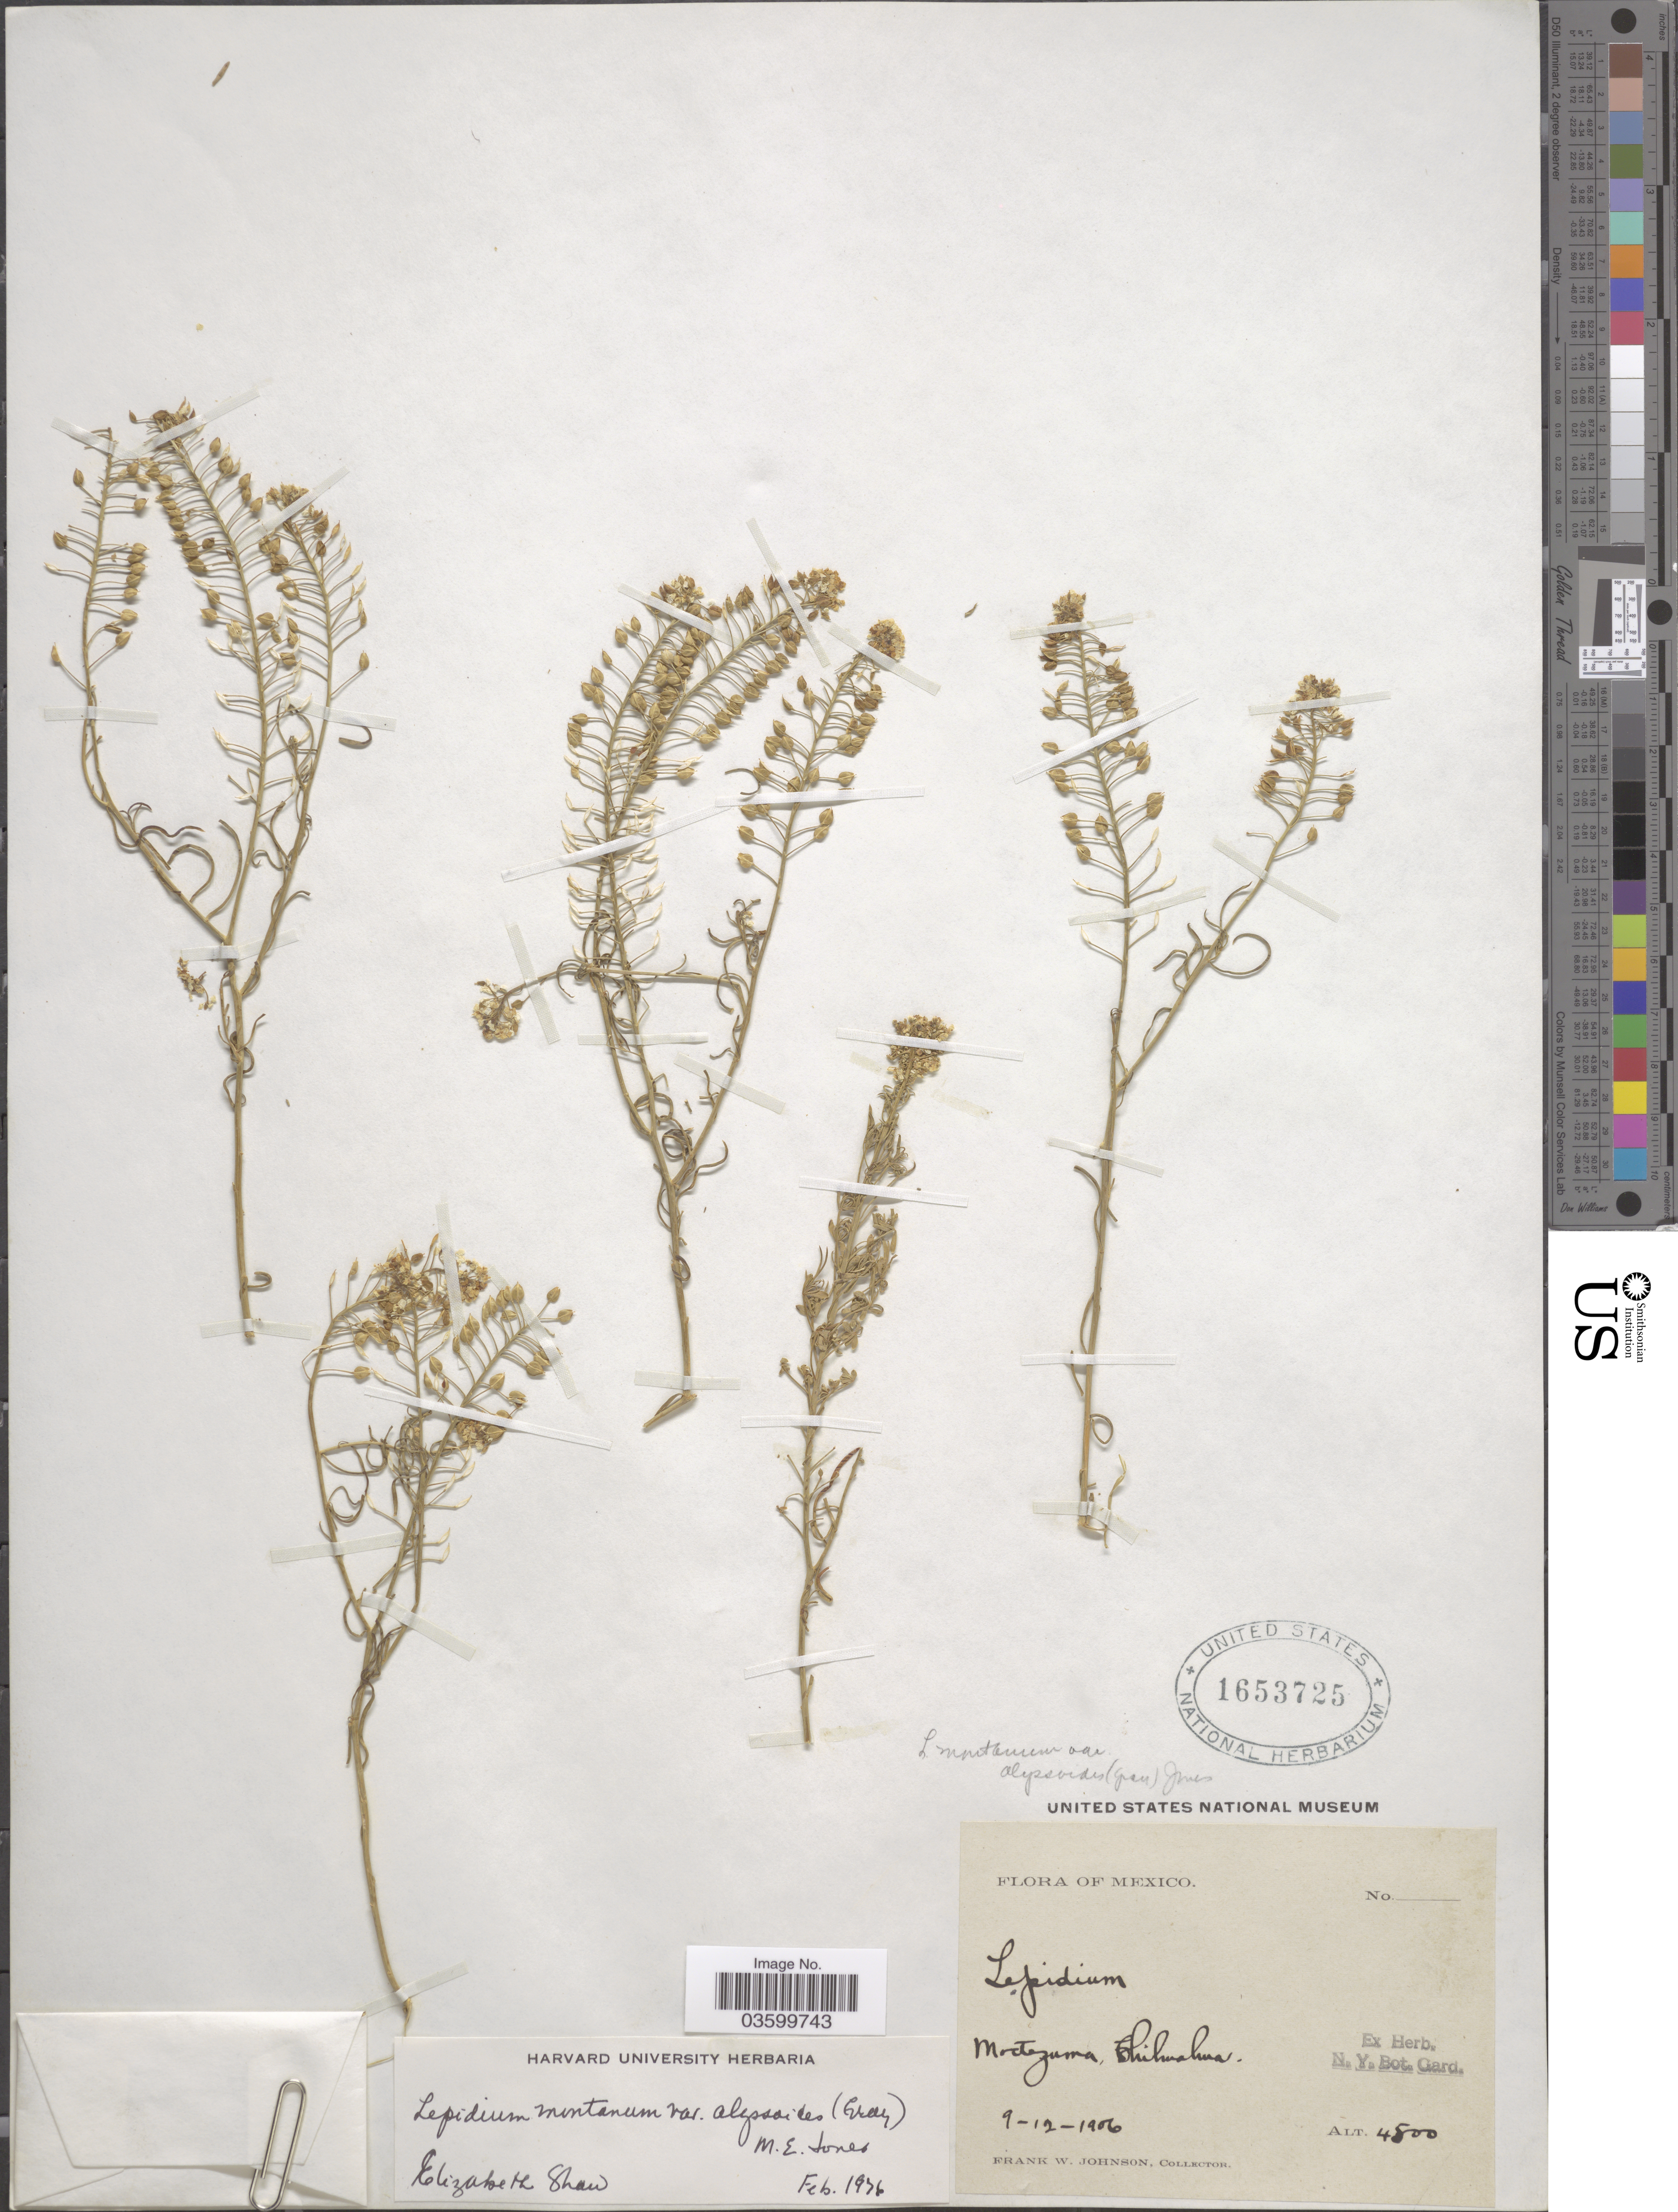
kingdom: Plantae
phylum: Tracheophyta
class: Magnoliopsida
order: Brassicales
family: Brassicaceae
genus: Lepidium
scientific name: Lepidium montanum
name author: Nutt.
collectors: F. W. Johnson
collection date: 1906-12-09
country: Mexico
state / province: Chihuahua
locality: Moctezuma.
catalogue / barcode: US 1653725